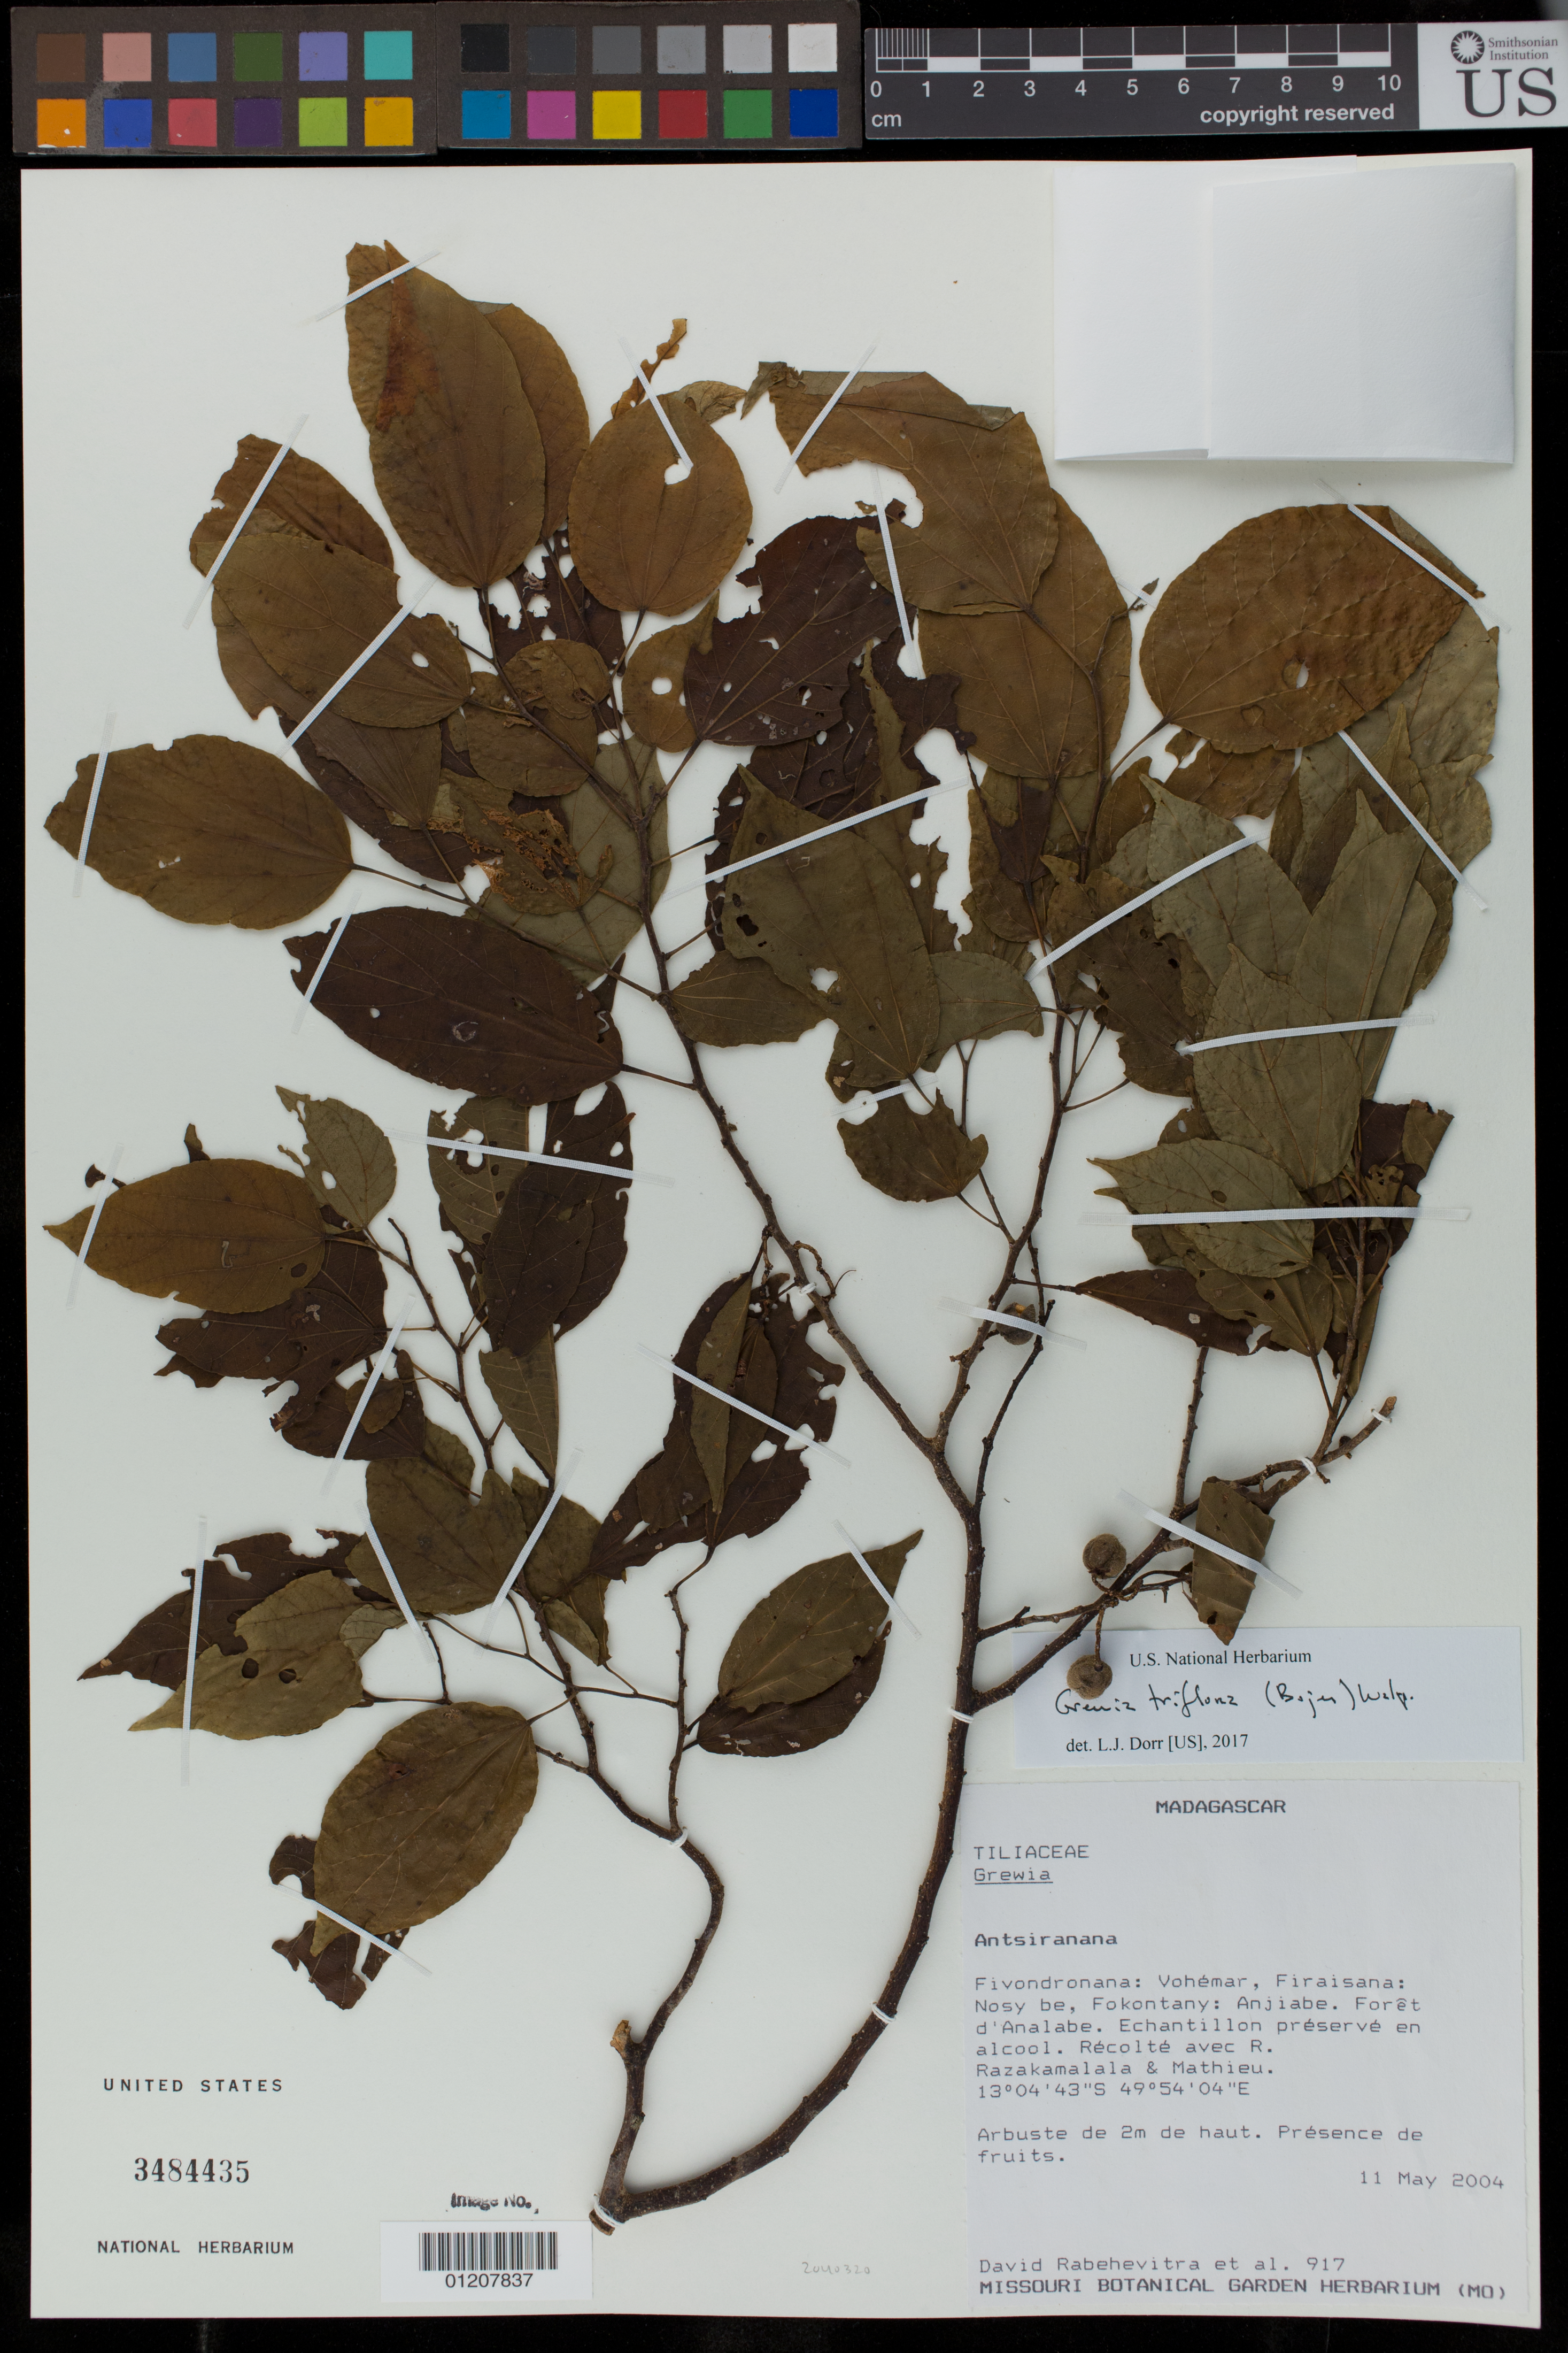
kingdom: Plantae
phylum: Tracheophyta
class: Magnoliopsida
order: Malvales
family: Malvaceae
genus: Grewia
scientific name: Grewia triflora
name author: (Bojer) Walp.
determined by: Dorr, L. J., (BOT), Smithsonian Institution - National Museum of Natural History (UNITED STATES)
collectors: D. Rabehevitra, R. Razakamalala & G. Mathieu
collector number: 917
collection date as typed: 05 Nov 2004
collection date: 2004-11-05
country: Madagascar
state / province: Diana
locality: Antsiranana. Fivondronana: Vohemar, Firaisana: Nosy be, Fokontany: Anjiabe. Foret d'Analabe.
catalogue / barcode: US 3484435